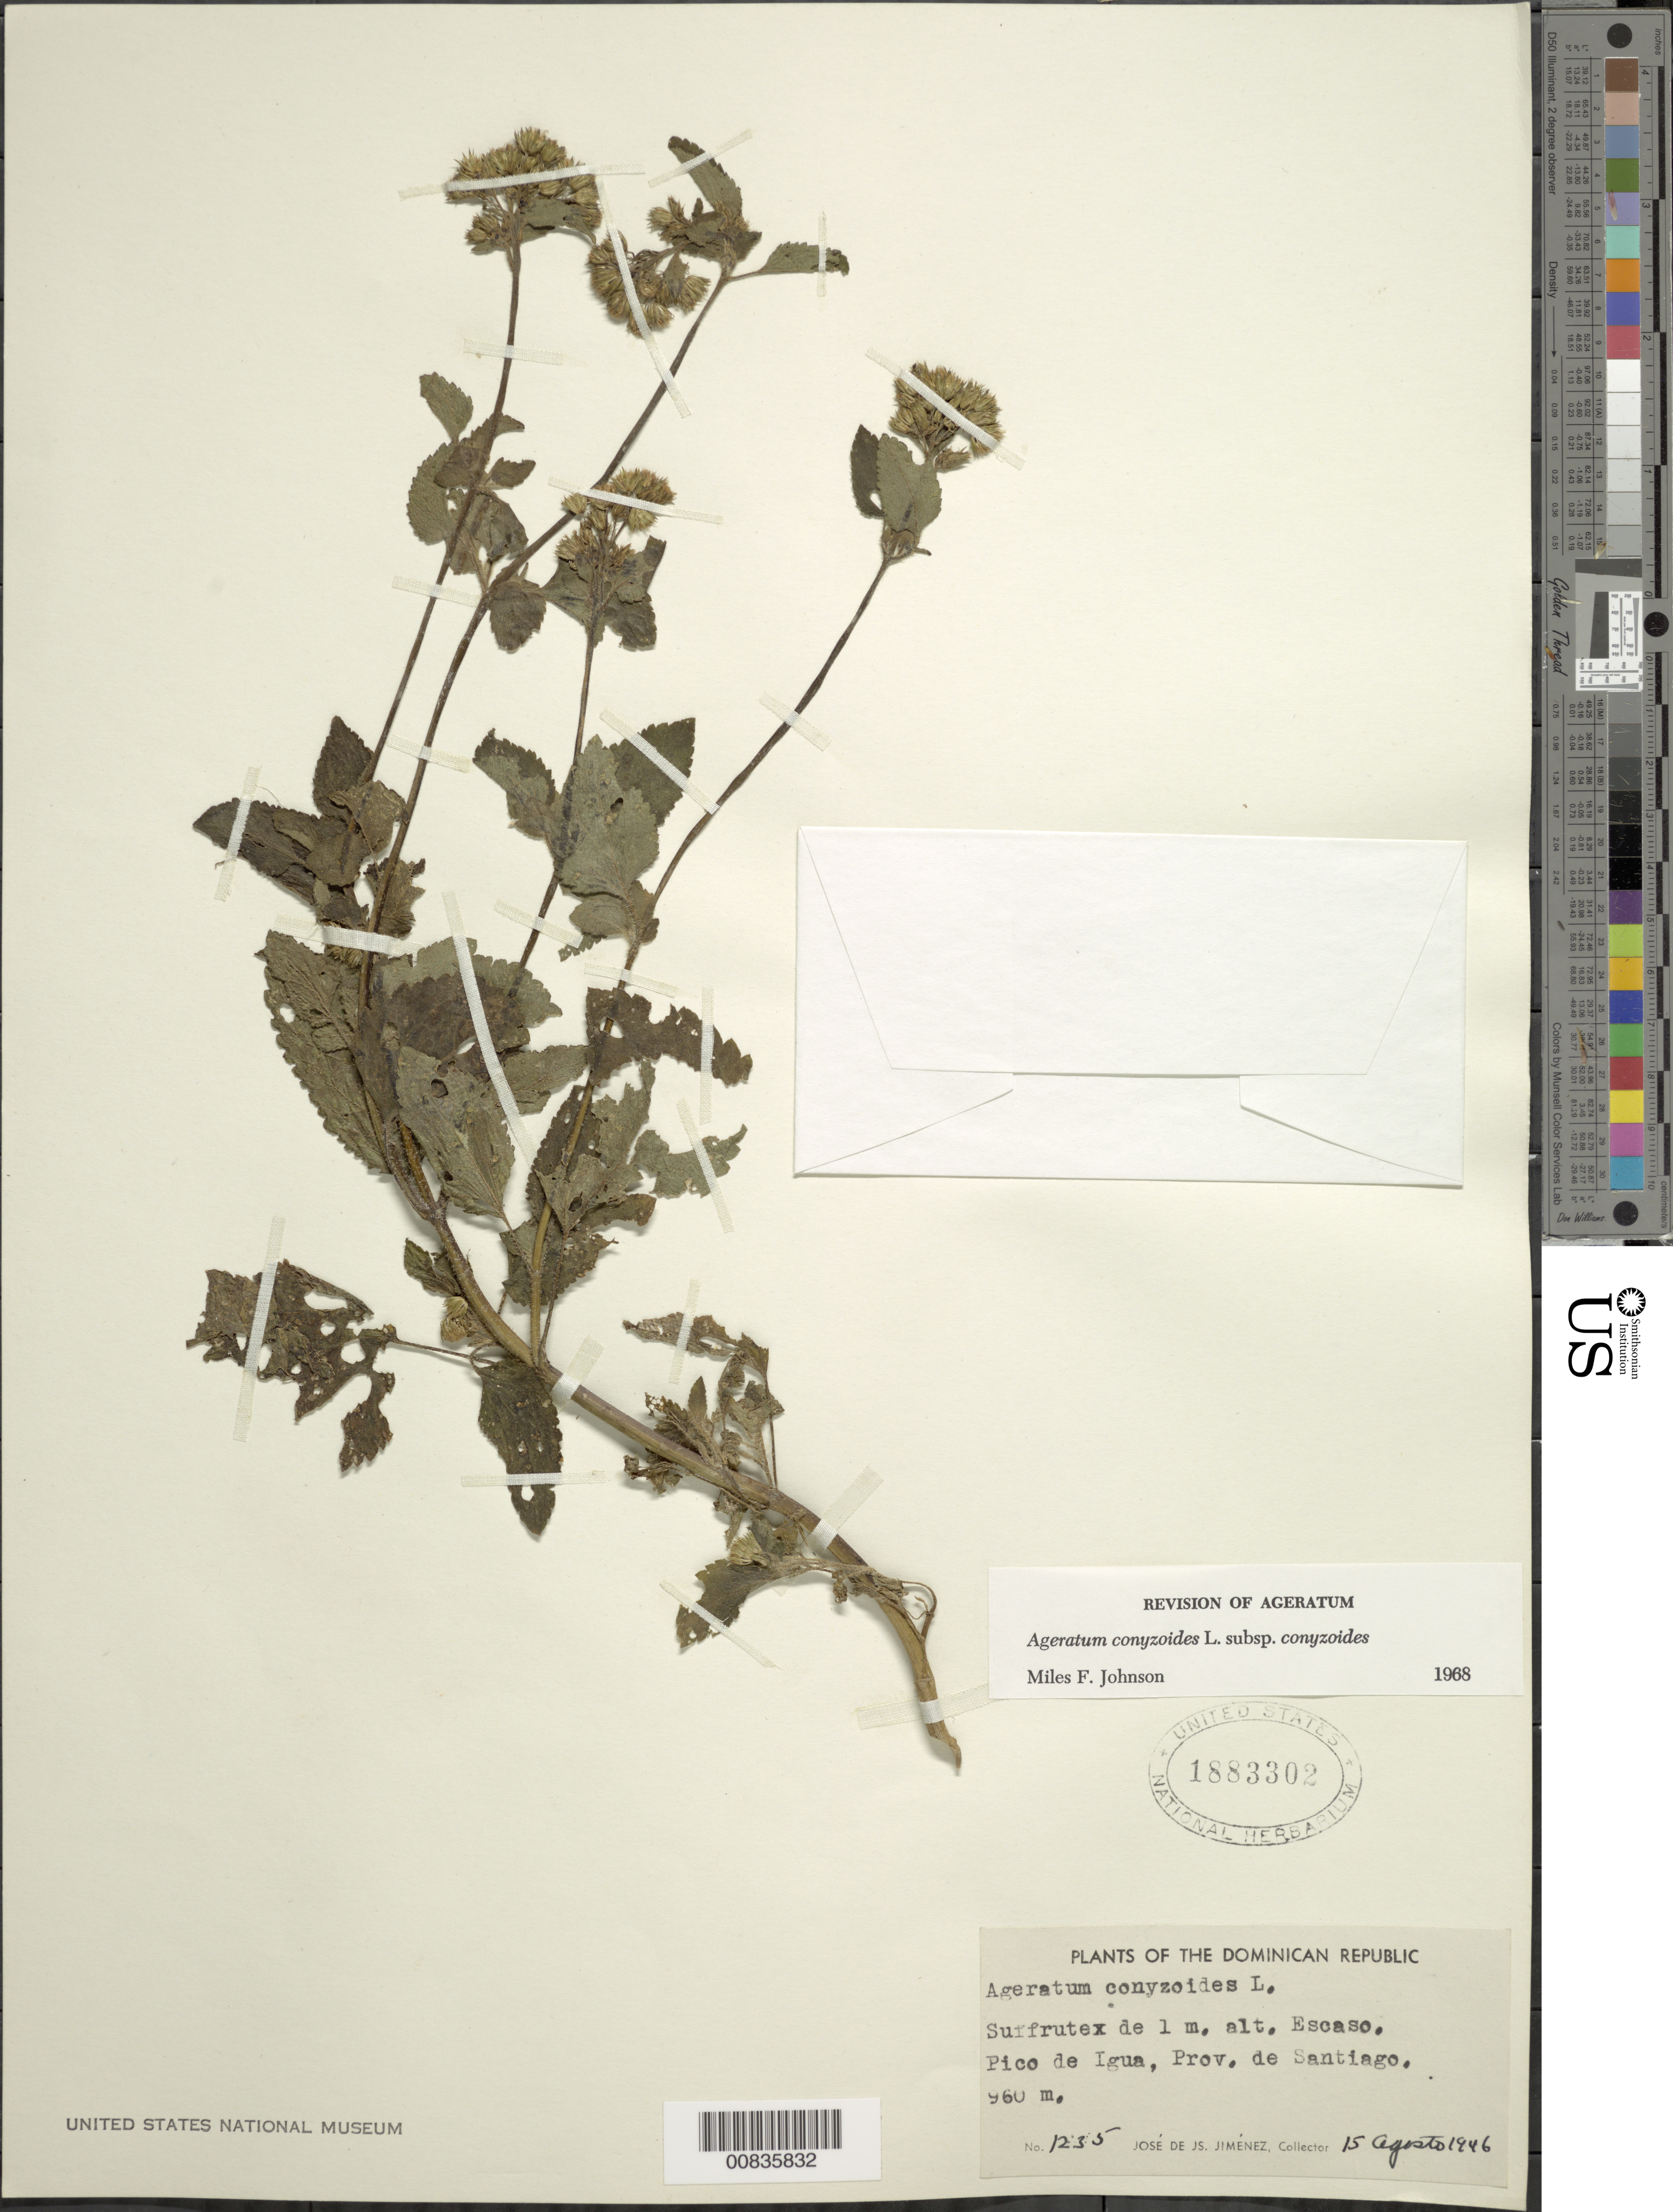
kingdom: Plantae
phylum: Tracheophyta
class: Magnoliopsida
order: Asterales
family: Asteraceae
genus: Ageratum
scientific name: Ageratum conyzoides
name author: L.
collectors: J. J. Jiménez Almonte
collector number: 1235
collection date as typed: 15 Aug 1946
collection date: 1946-08-15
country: Dominican Republic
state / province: Santiago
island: Hispaniola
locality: Pico de Igua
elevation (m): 960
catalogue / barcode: US 1883302